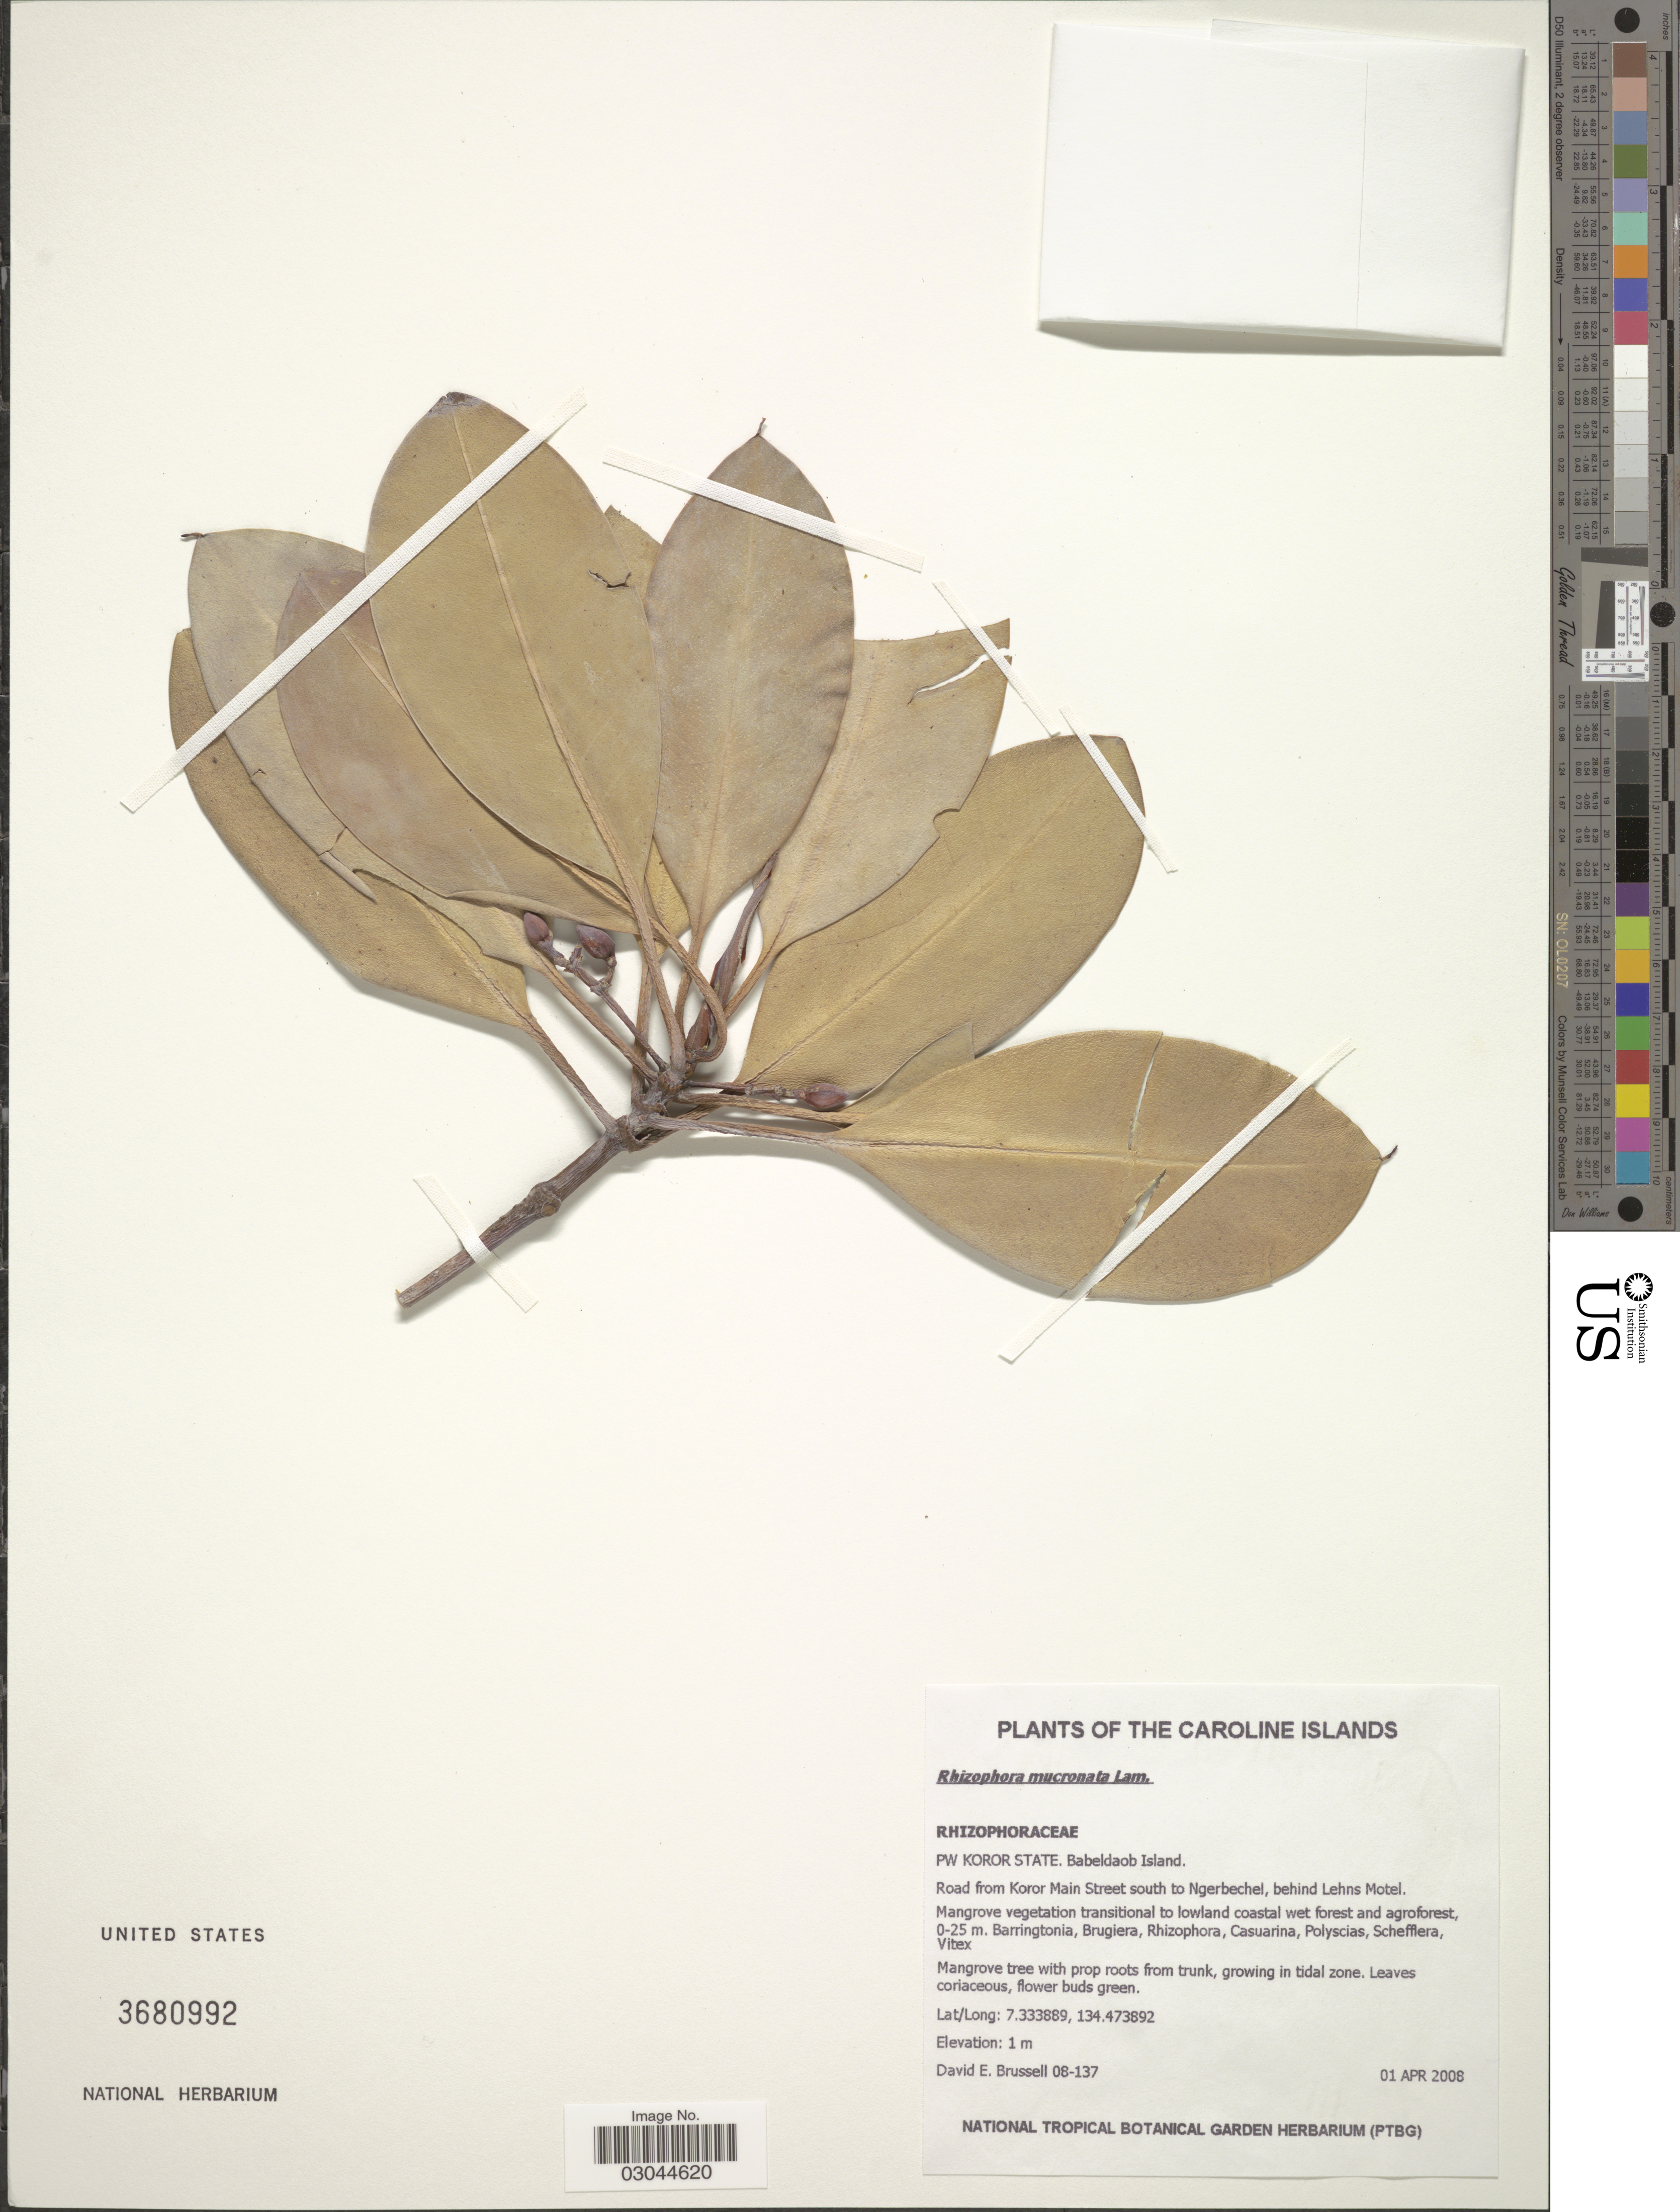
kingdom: Plantae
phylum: Tracheophyta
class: Magnoliopsida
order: Malpighiales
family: Rhizophoraceae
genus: Rhizophora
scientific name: Rhizophora mucronata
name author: Lam.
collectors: D. Brussell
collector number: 08-137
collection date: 2008-04-01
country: Palau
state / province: Koror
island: Babeldaob [Babelthuap]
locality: The Caroline Islands. PW Koror State. Babeldaob island. Road from Koror Main Street south to Ngerbechel, behind Lehns Motel. Mangrove vegetation transitional to lowland coastal wet ofrest and agroforest.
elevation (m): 1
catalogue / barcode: US 3680992